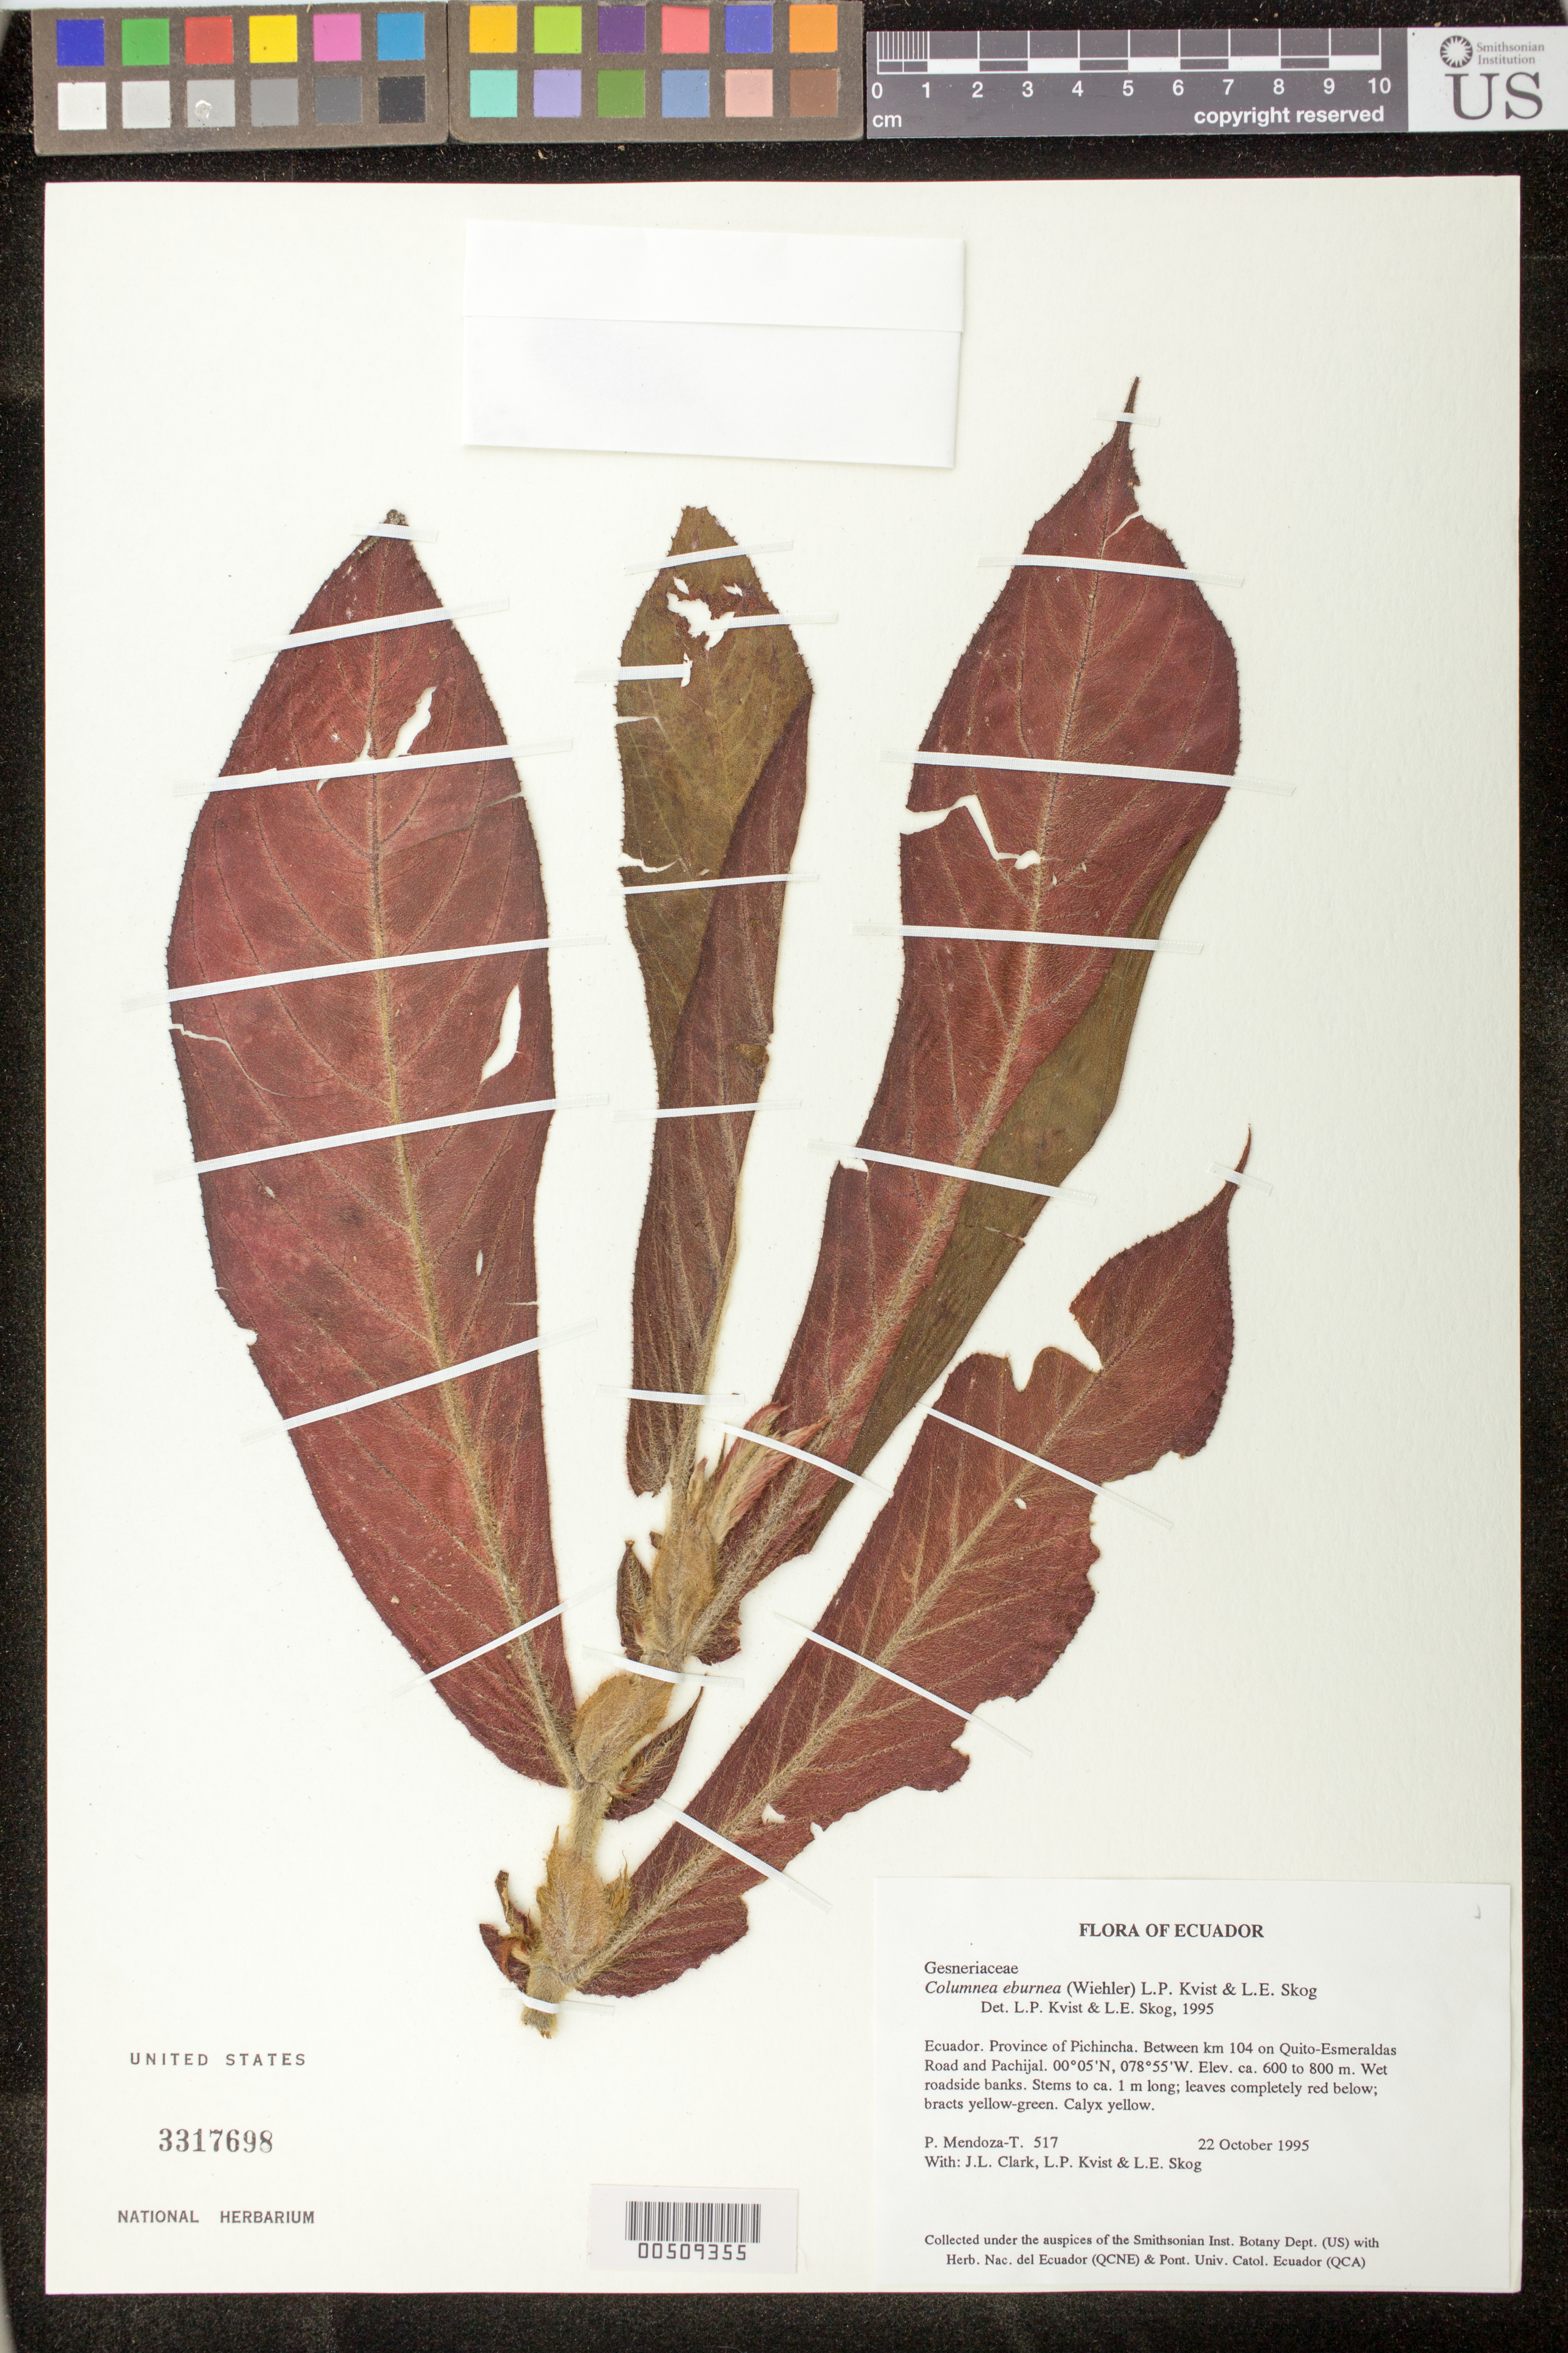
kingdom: Plantae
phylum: Tracheophyta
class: Magnoliopsida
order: Lamiales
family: Gesneriaceae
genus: Columnea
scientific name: Columnea eburnea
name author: (Wiehler) L.P. Kvist & L.E. Skog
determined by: Skog, Laurence E.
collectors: P. Mendoza-T., J. L. Clark, L. P. Kvist & L. E. Skog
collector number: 517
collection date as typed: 22 Oct 1995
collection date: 1995-10-22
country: Ecuador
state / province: Pichincha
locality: Between km 104 on Quito-Esmeraldas Road and Pachijal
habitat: Wet roadside banks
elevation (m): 600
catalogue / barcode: US 3317698